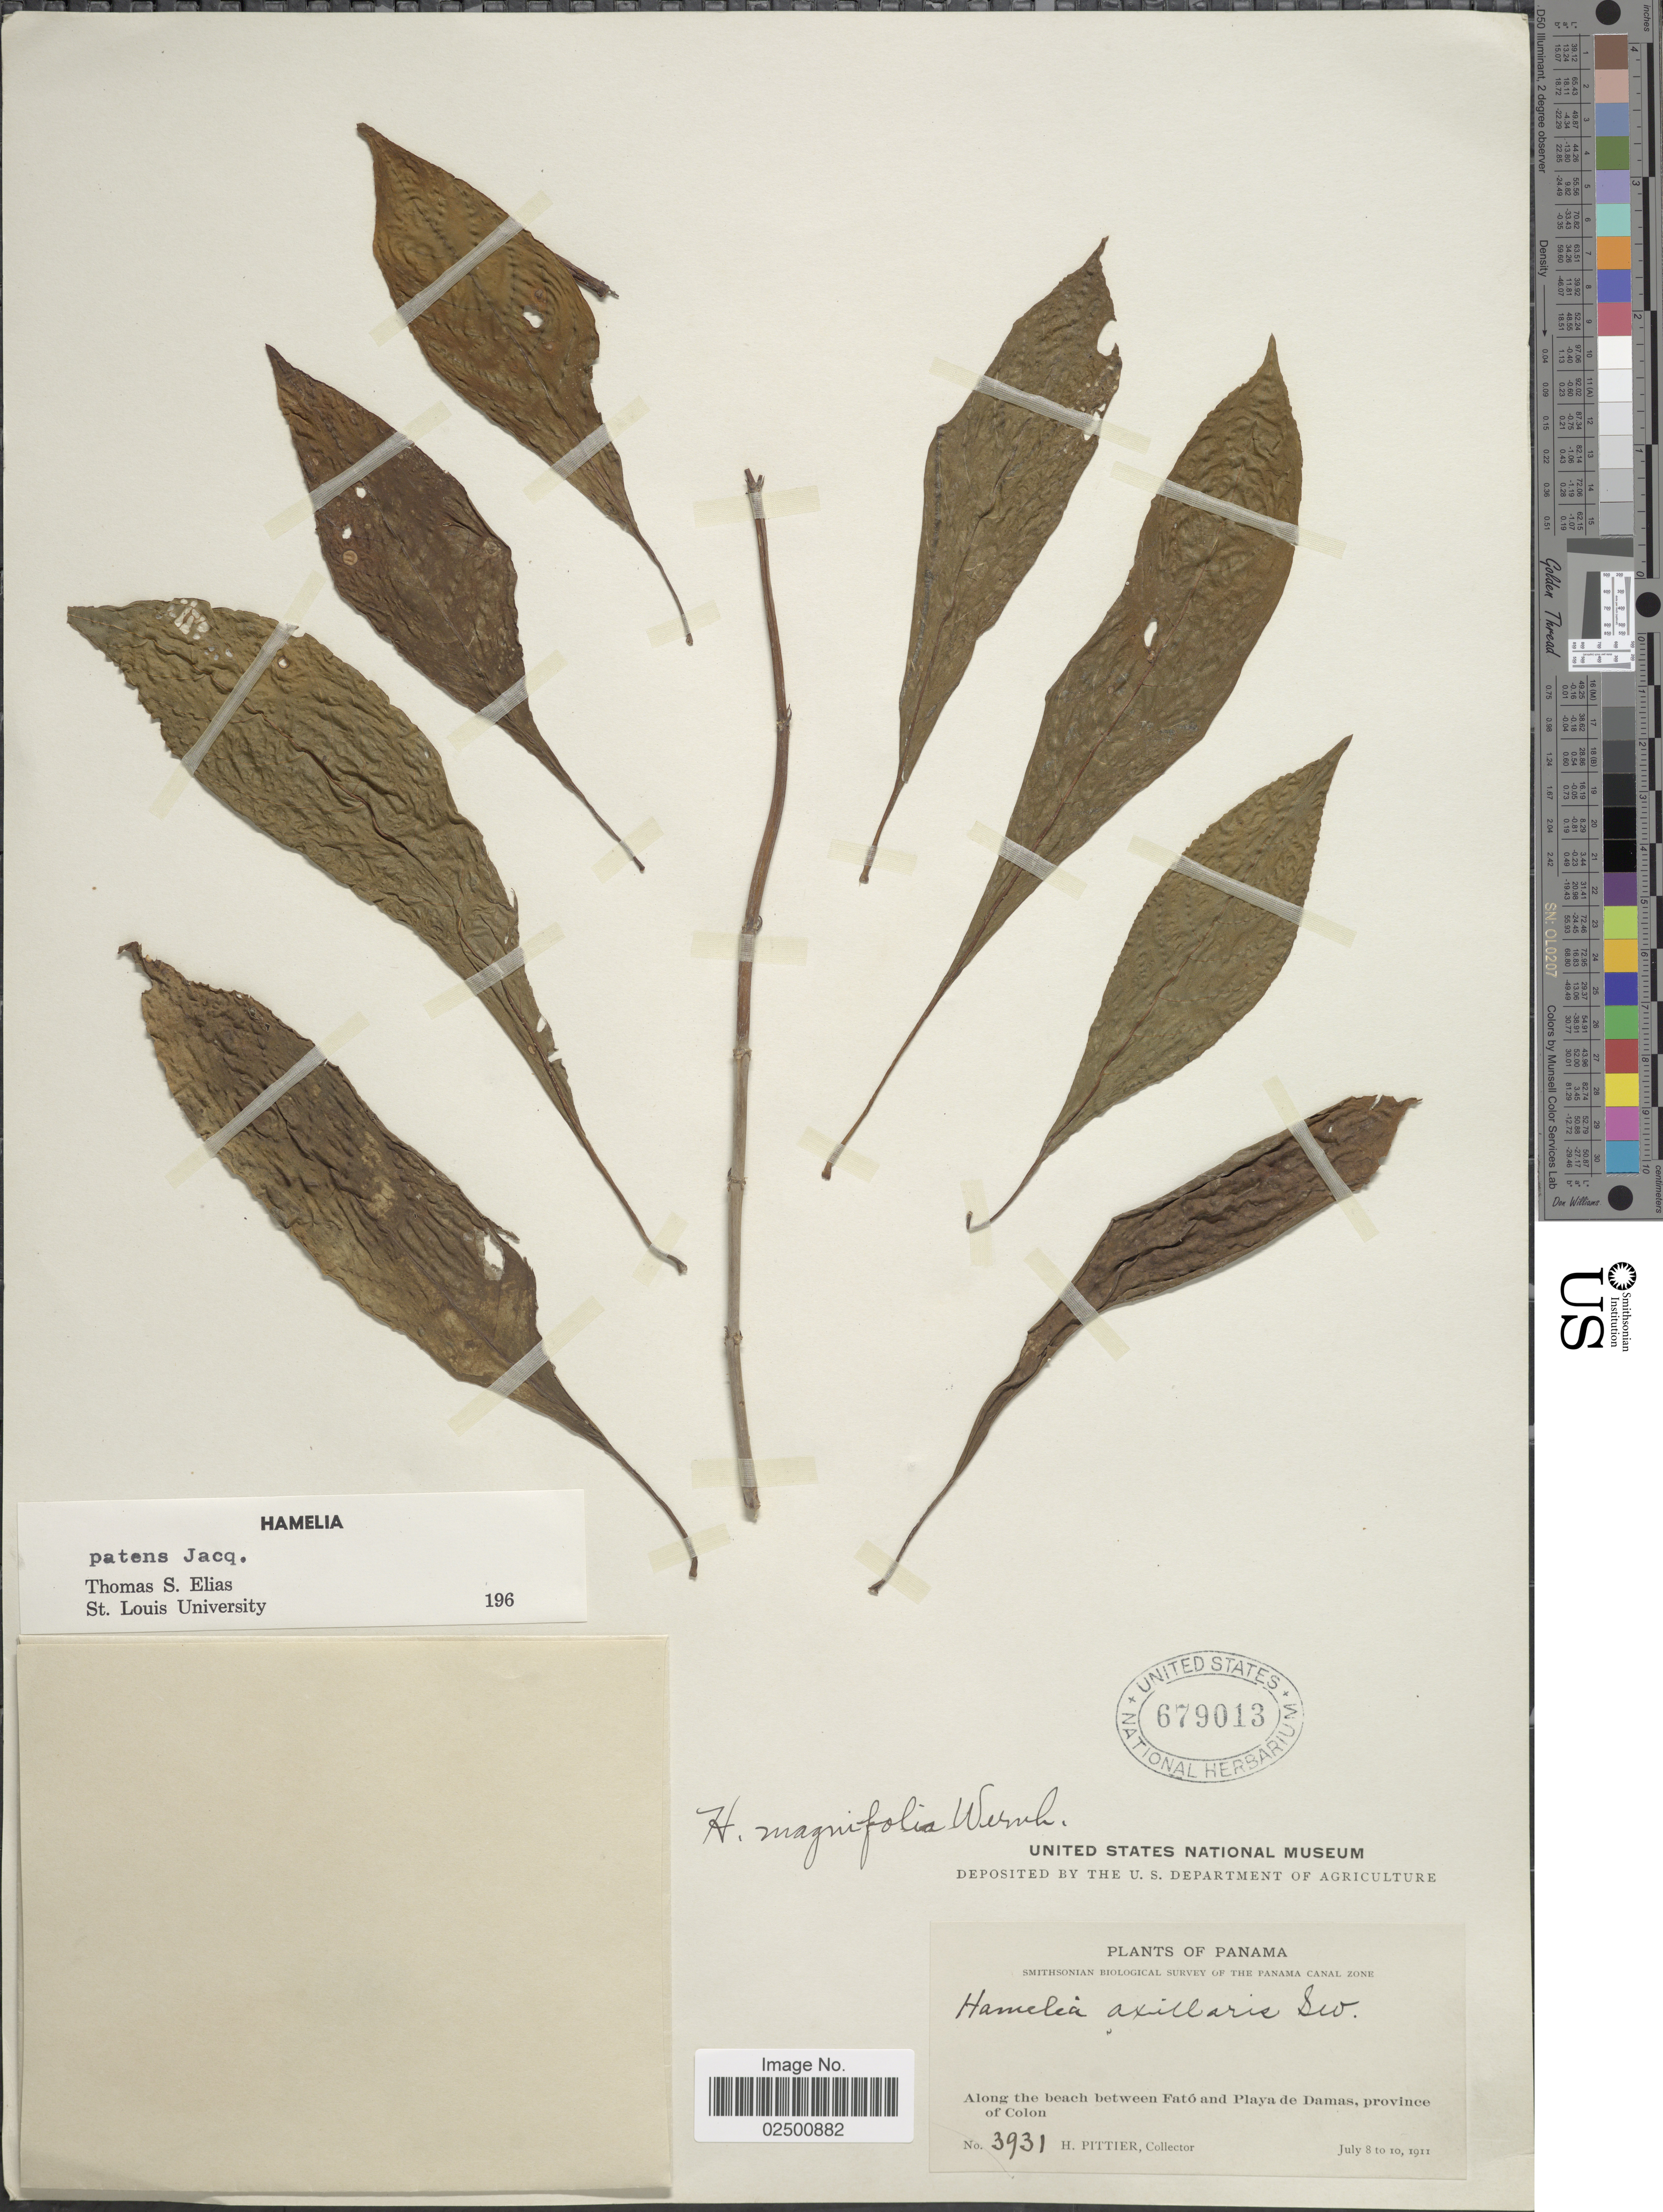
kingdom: Plantae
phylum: Tracheophyta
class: Magnoliopsida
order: Gentianales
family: Rubiaceae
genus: Hamelia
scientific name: Hamelia patens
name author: Jacq.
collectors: H. F. Pittier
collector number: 3931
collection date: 1911-07-08/1911-07-10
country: Panama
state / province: Colón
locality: Along the beach between Fato and Playa de Damas, Province of Colon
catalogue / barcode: US 679013